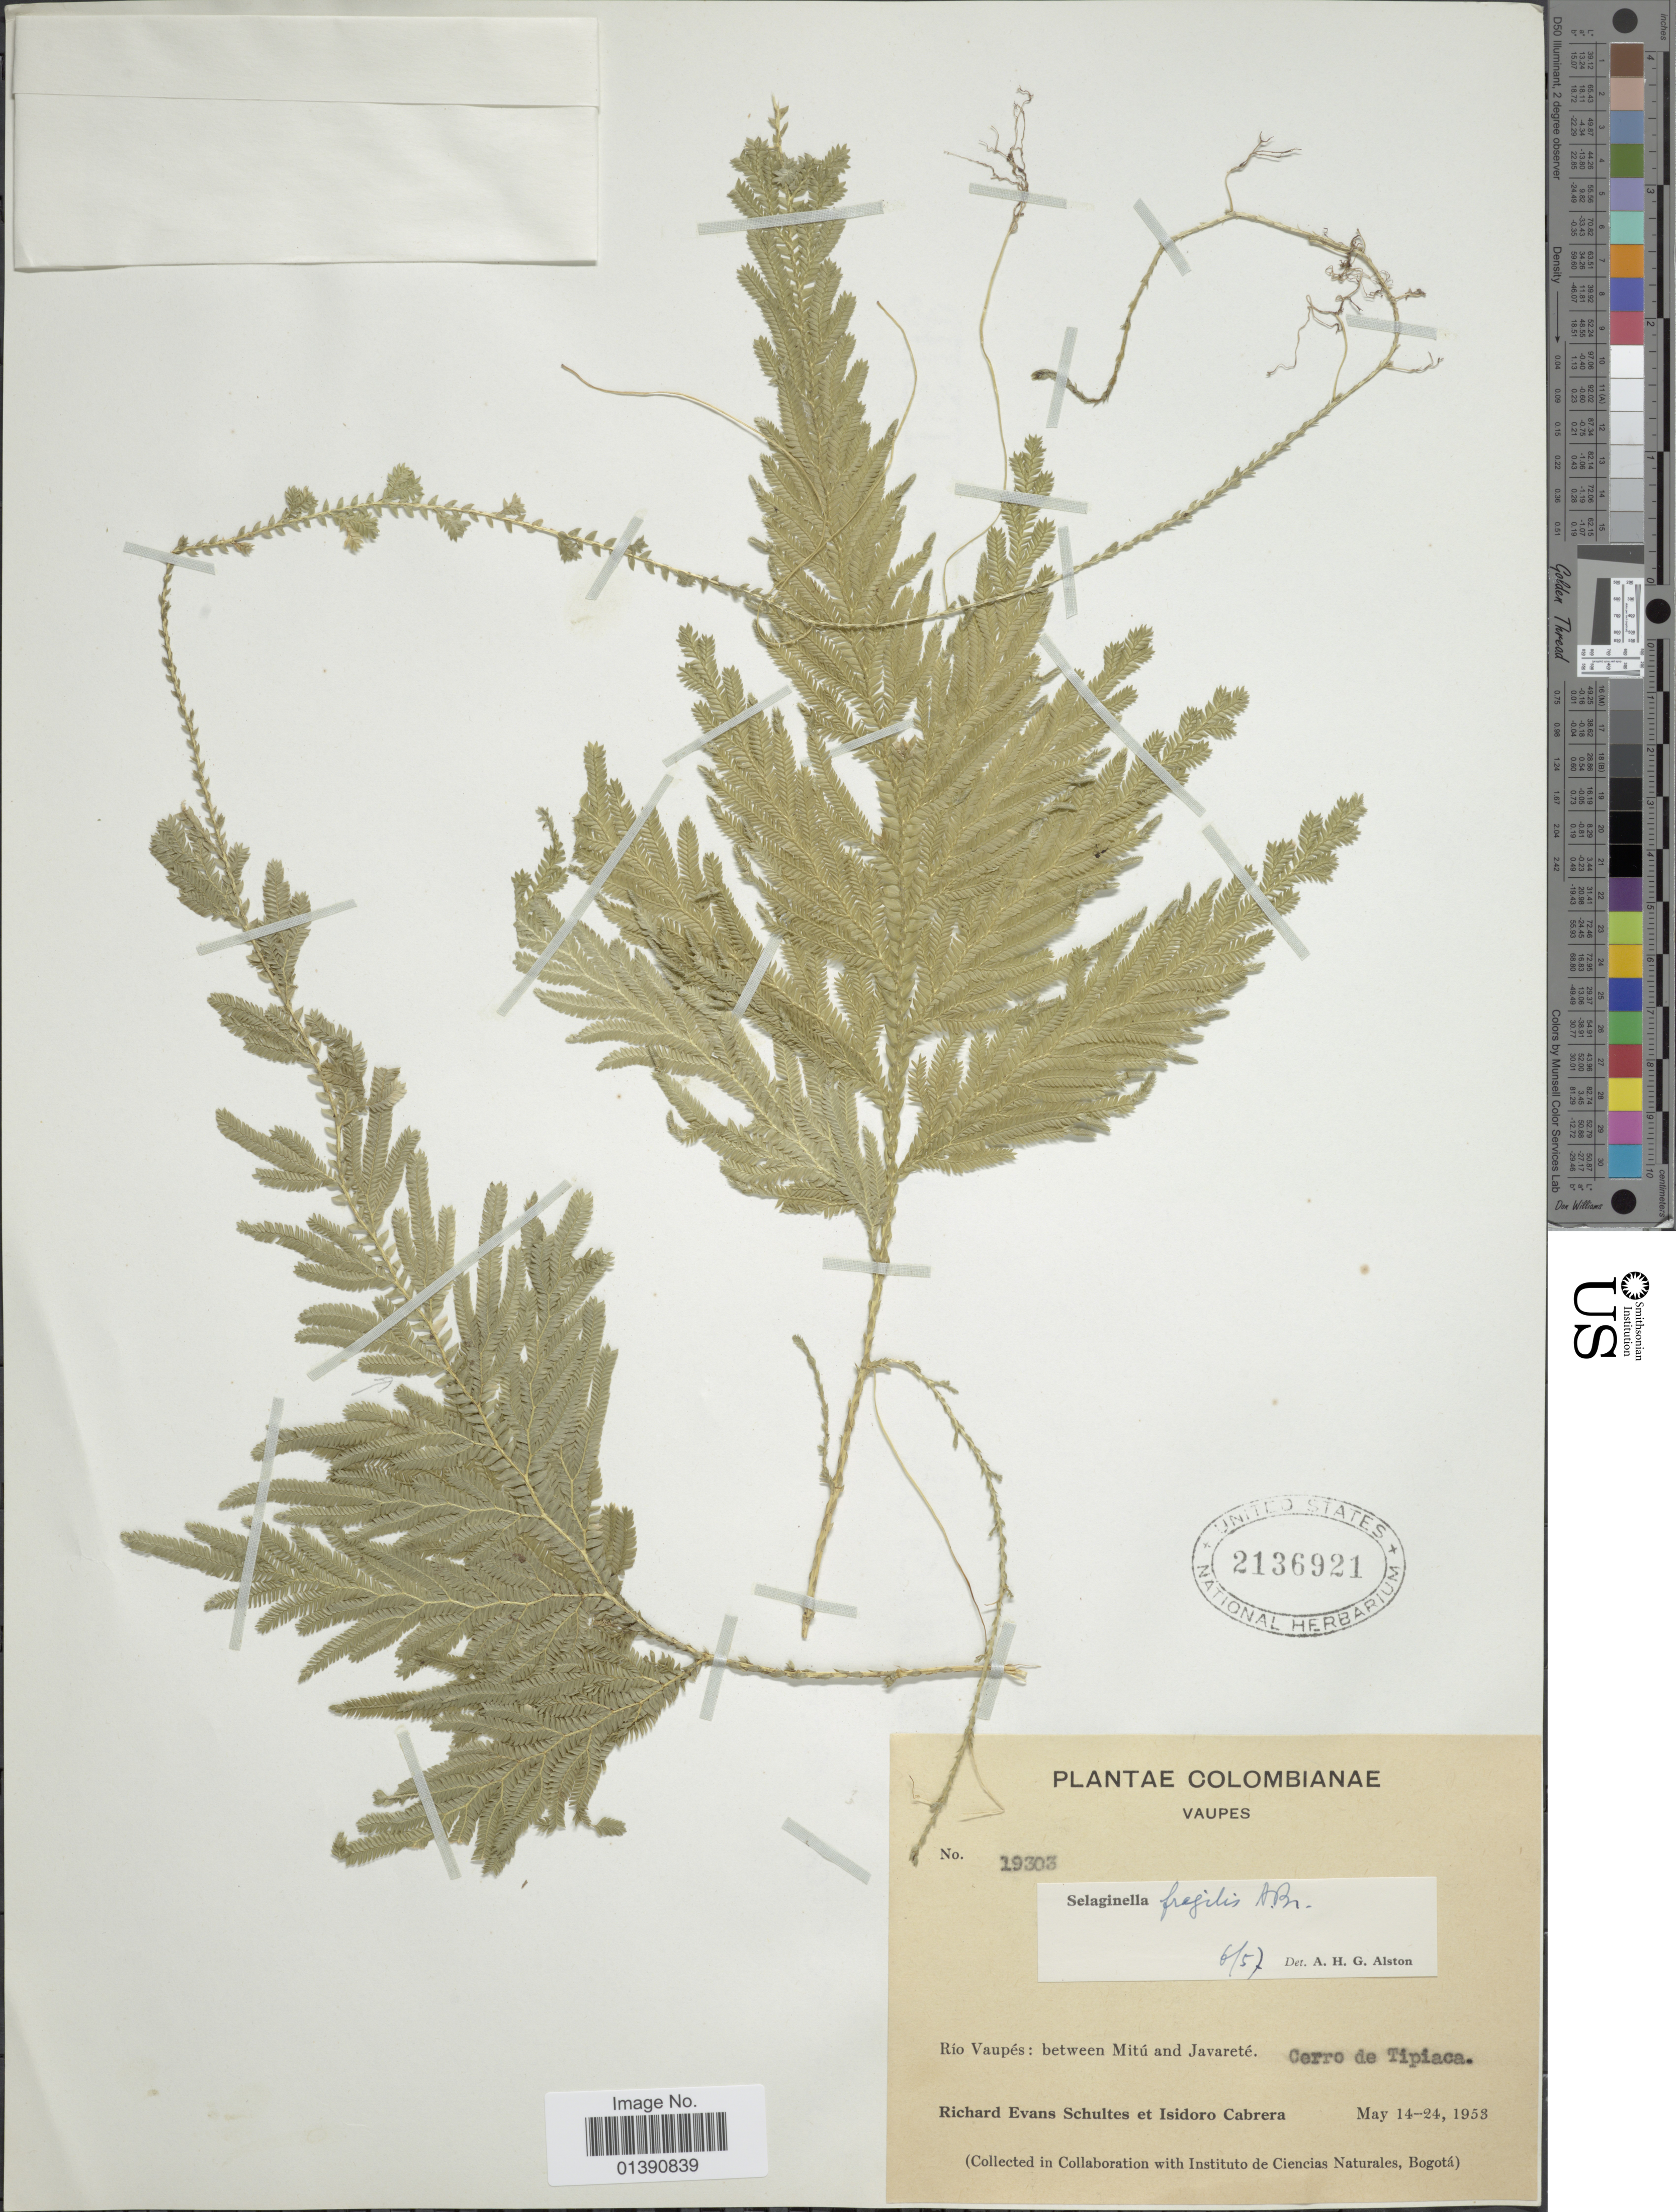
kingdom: Plantae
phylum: Tracheophyta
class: Lycopodiopsida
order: Selaginellales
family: Selaginellaceae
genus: Selaginella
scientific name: Selaginella fragilis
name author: A. Braun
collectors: R. E. Schultes & I. Cabrera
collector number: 19303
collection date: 1953-05-14/1953-05-24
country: Colombia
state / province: Vaupés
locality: Rio Vaupés: between Mitú and Javareté, cerro de Tipiaca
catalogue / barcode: US 2136921